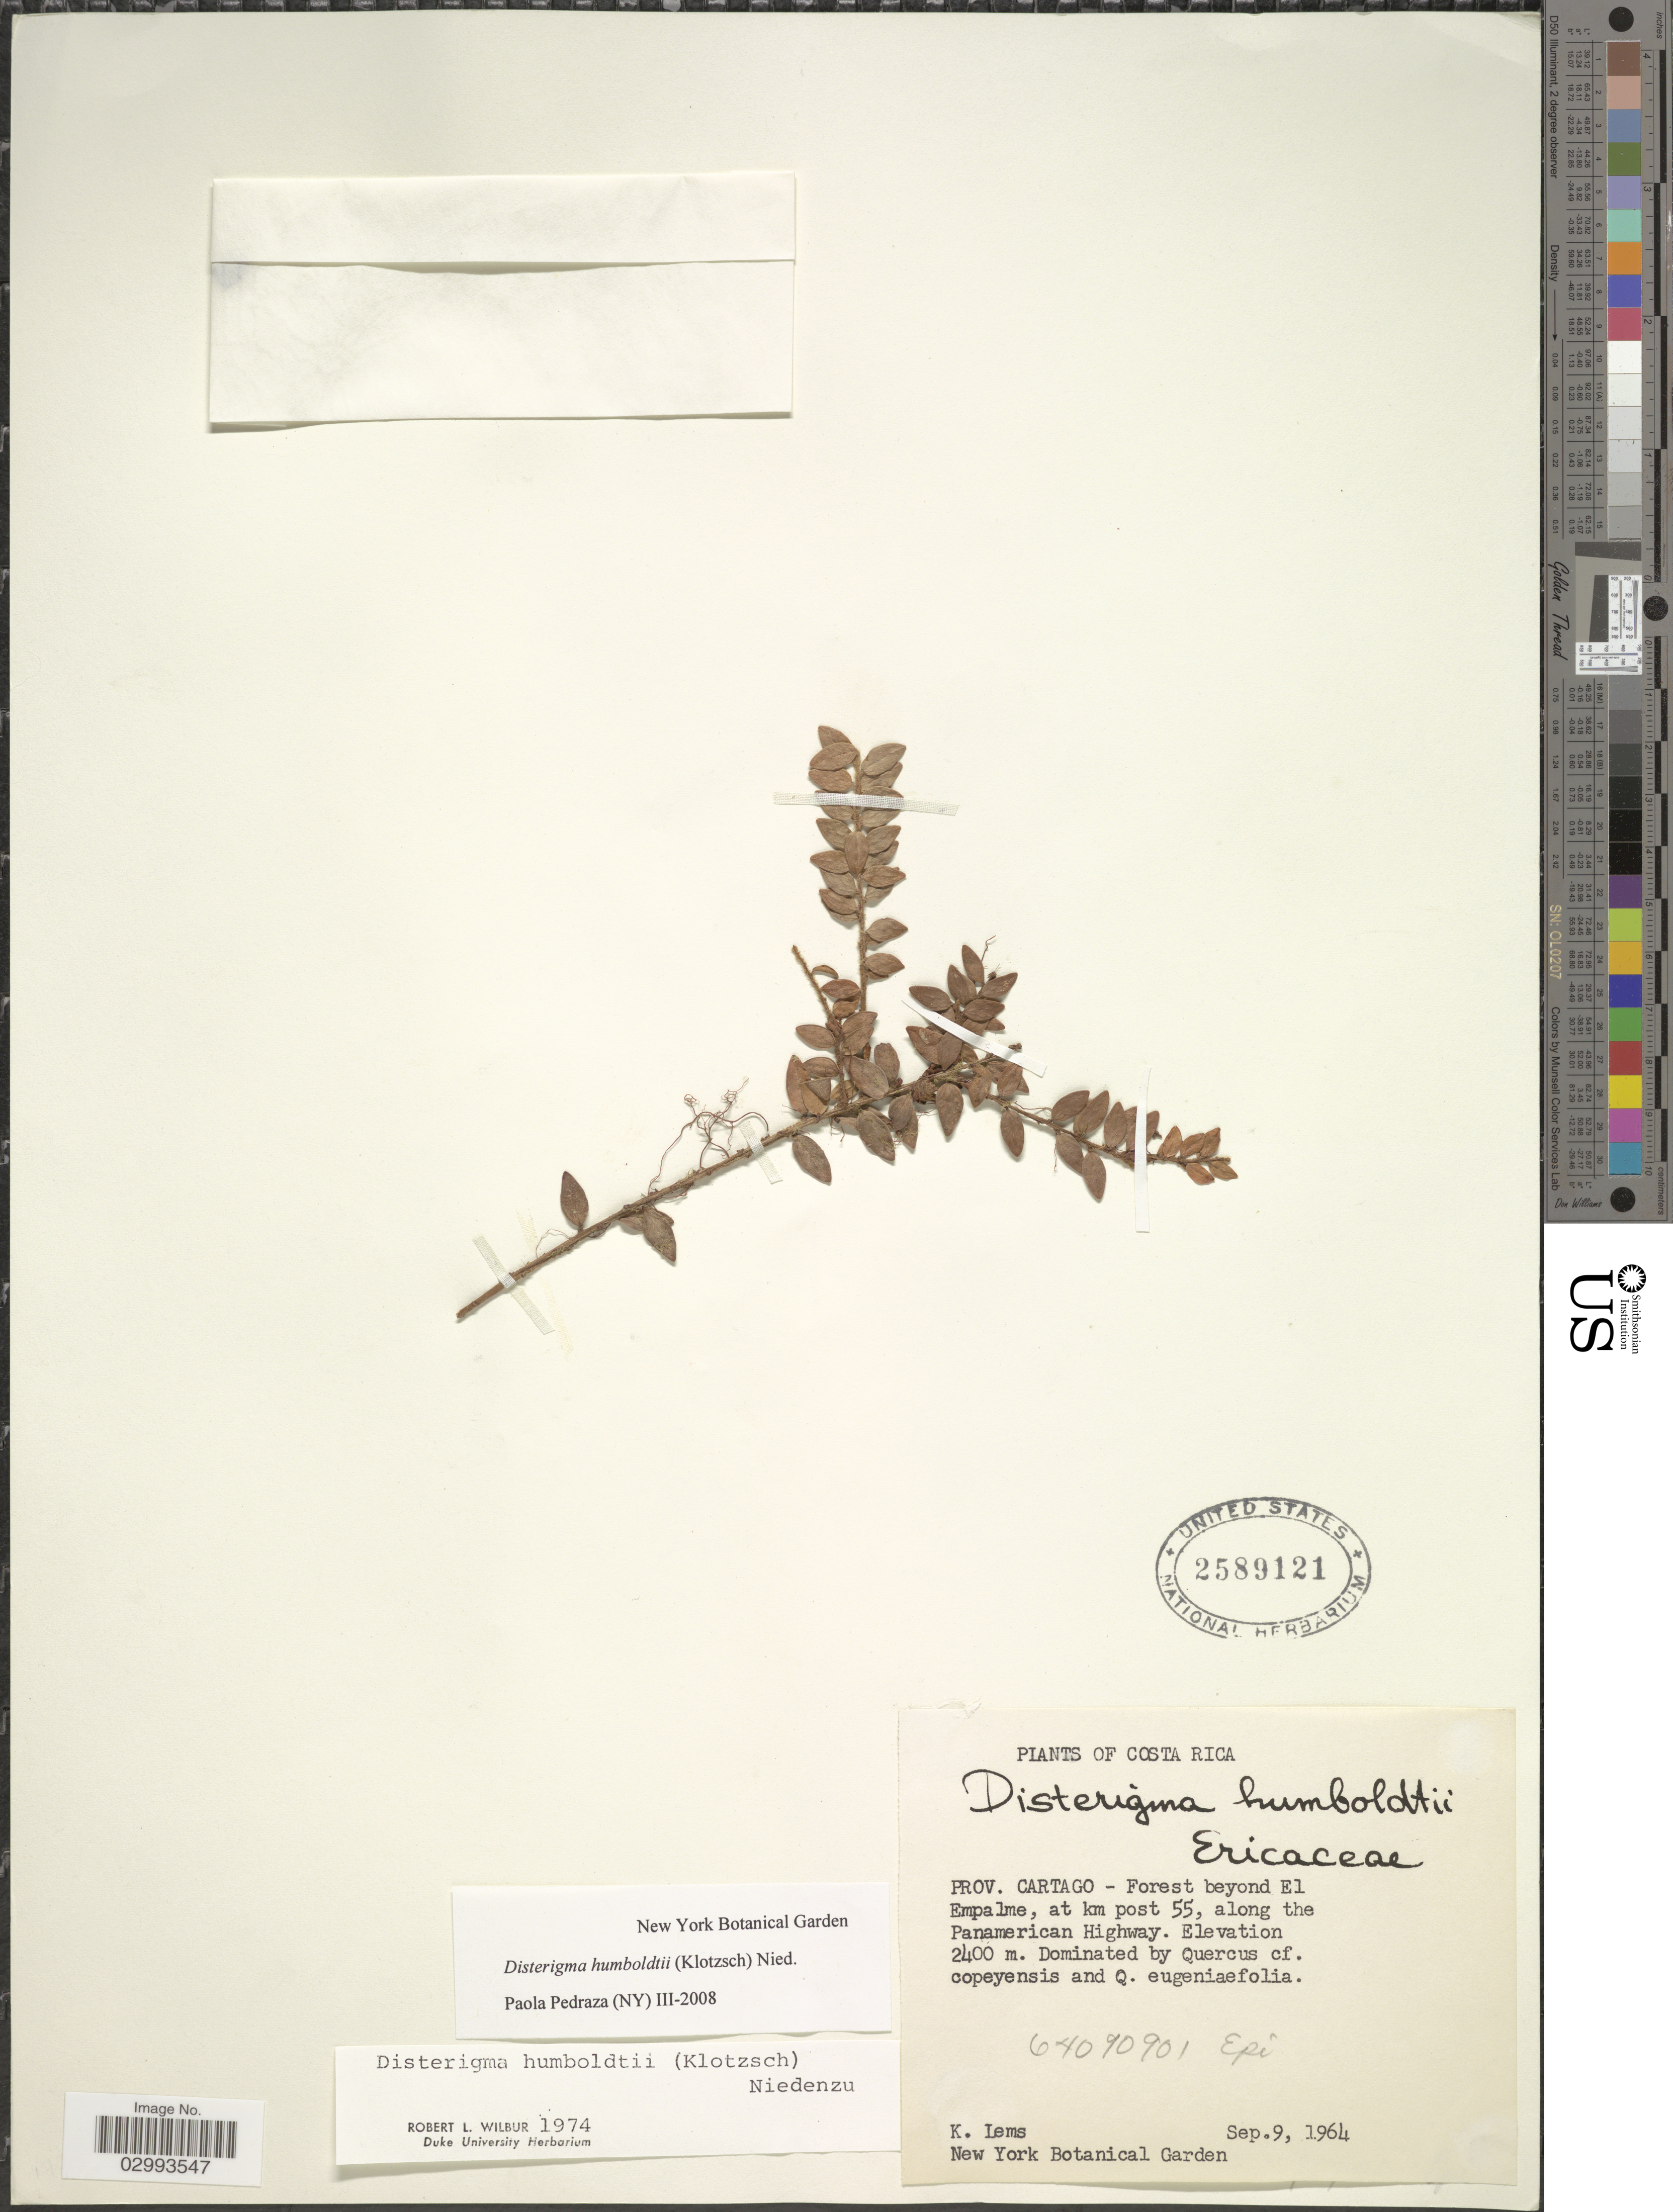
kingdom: Plantae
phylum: Tracheophyta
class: Magnoliopsida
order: Ericales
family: Ericaceae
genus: Disterigma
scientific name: Disterigma humboldtii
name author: (Klotzsch) Nied.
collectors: K. Lems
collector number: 64090901?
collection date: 1964-09-09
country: Costa Rica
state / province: Cartago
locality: Forest beyond El Empalme, at km post 55, along the Panamerican Highway.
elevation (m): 2400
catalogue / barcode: US 2589121